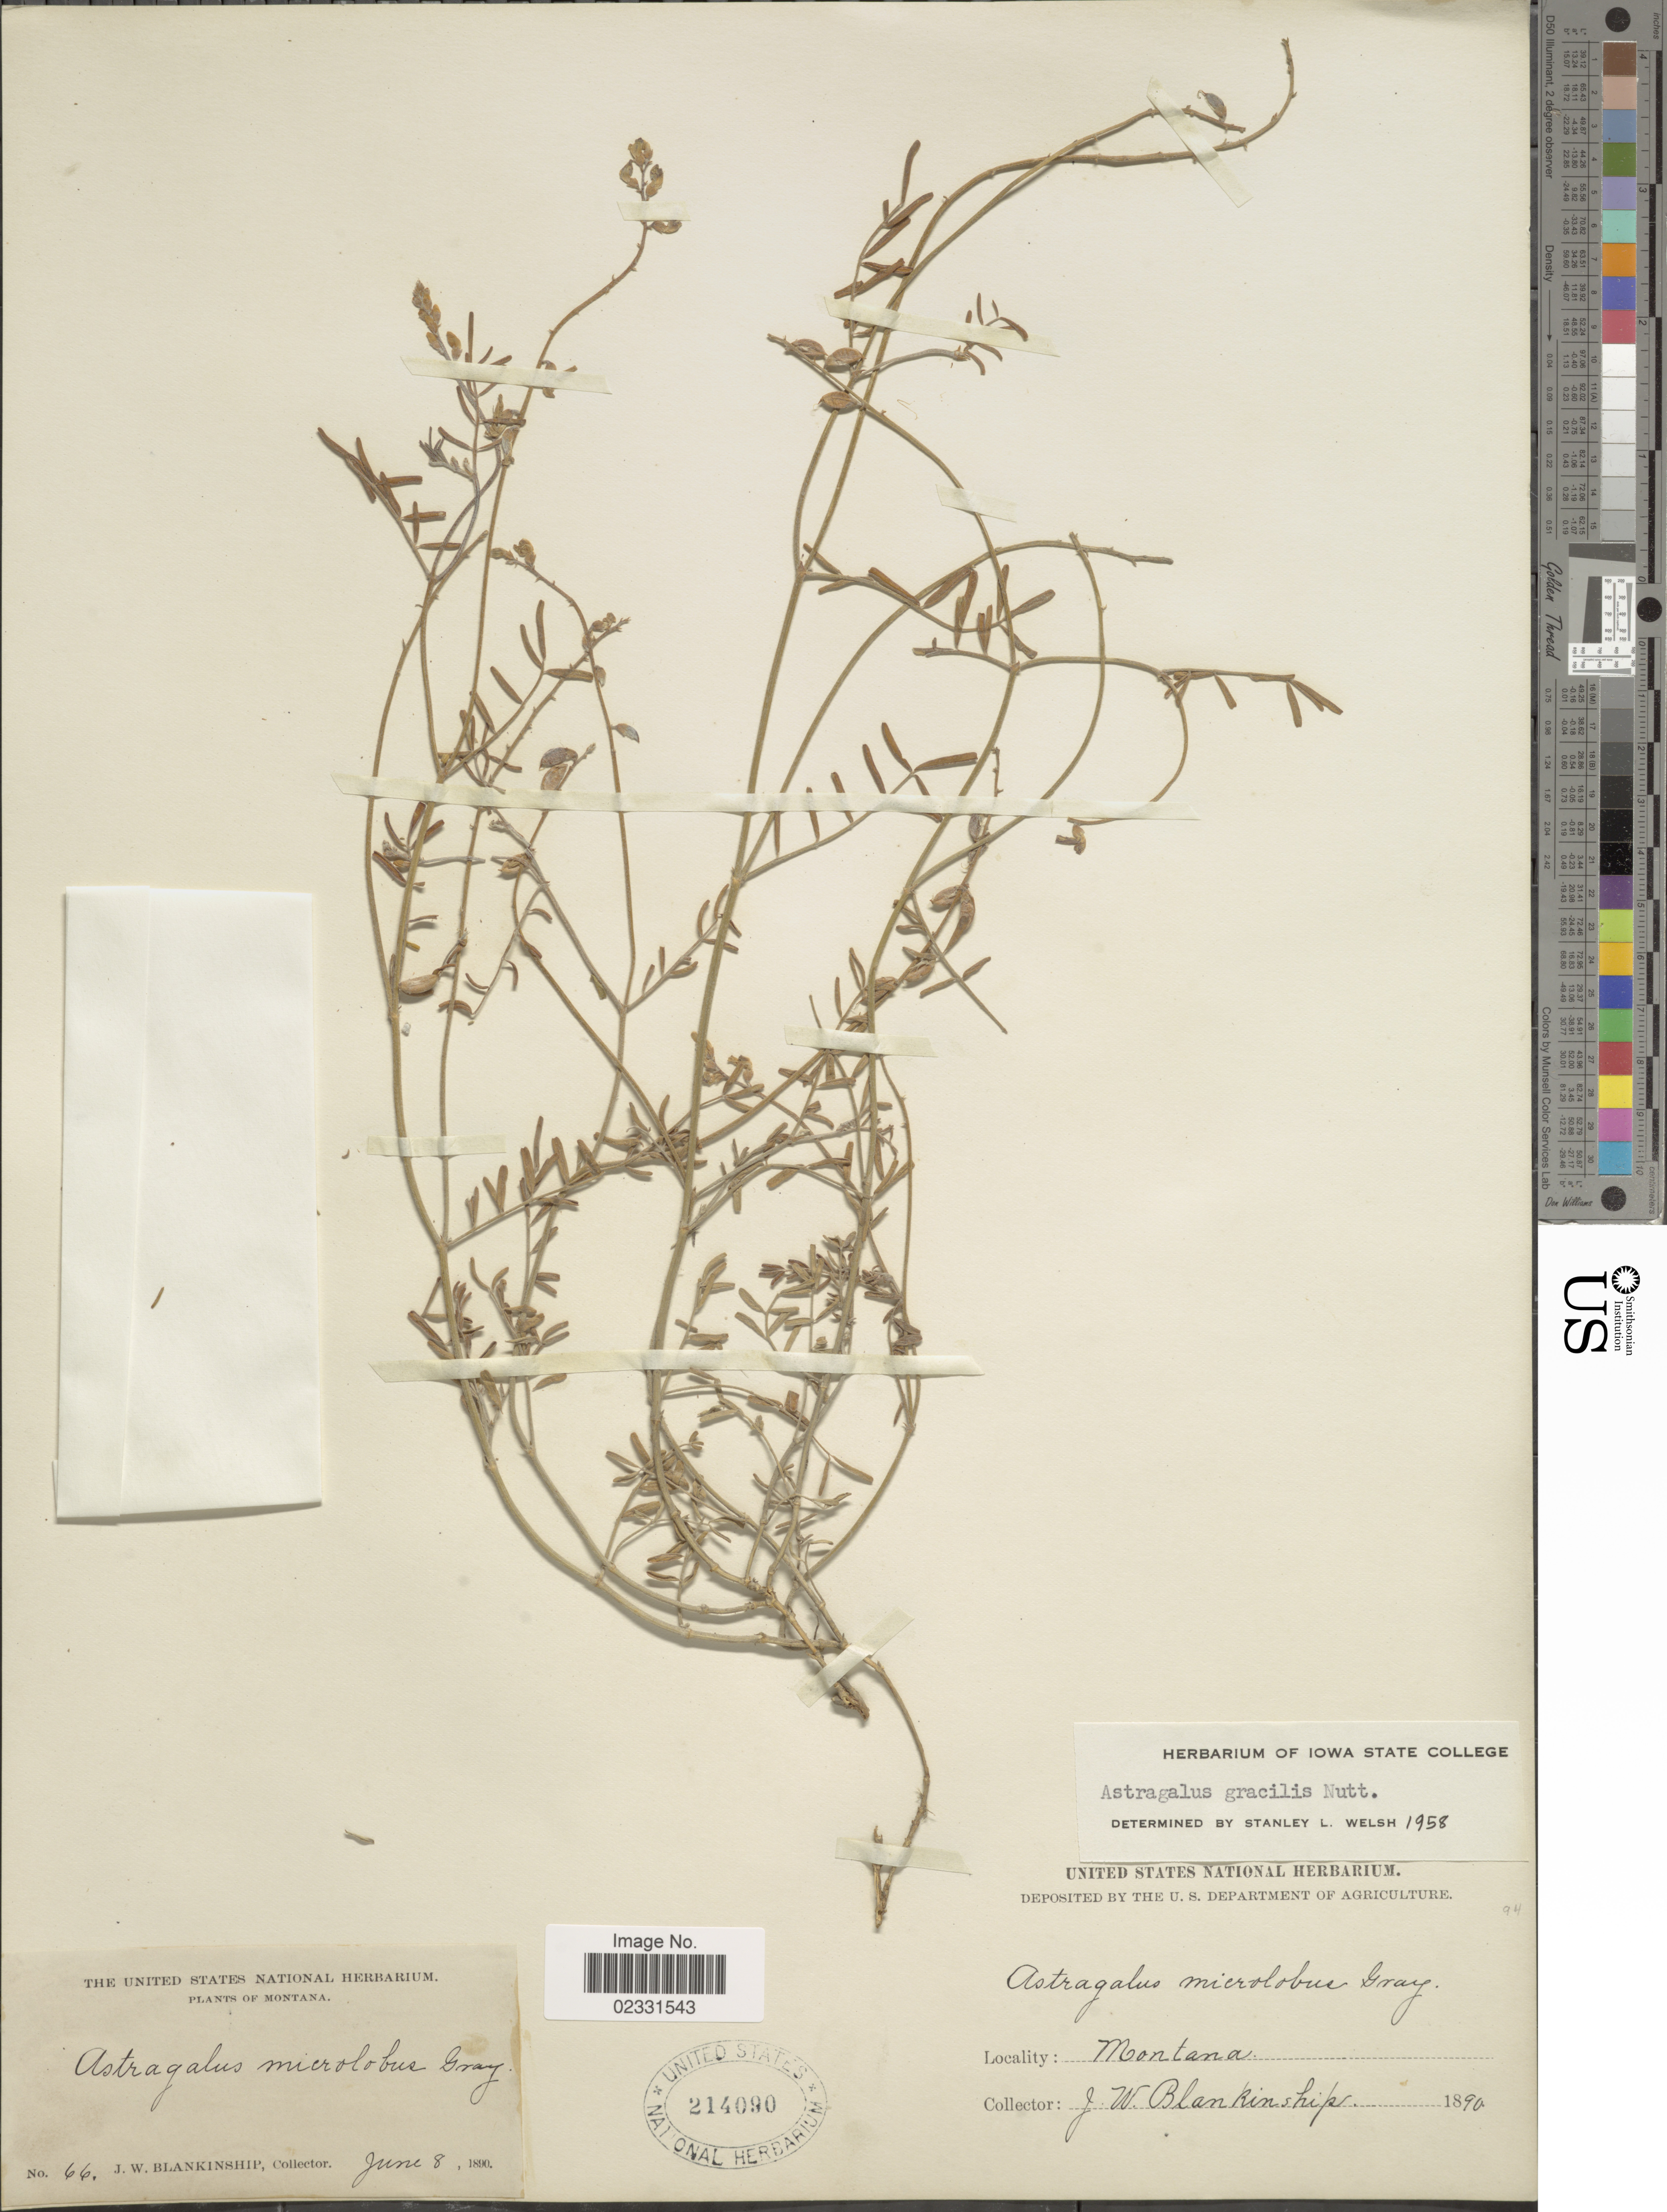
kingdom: Plantae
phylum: Tracheophyta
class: Magnoliopsida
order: Fabales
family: Fabaceae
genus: Astragalus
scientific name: Astragalus gracilis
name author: Nutt.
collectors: J. W. Blankinship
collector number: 66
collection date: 1890-06-08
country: United States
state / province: Montana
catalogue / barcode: US 214090